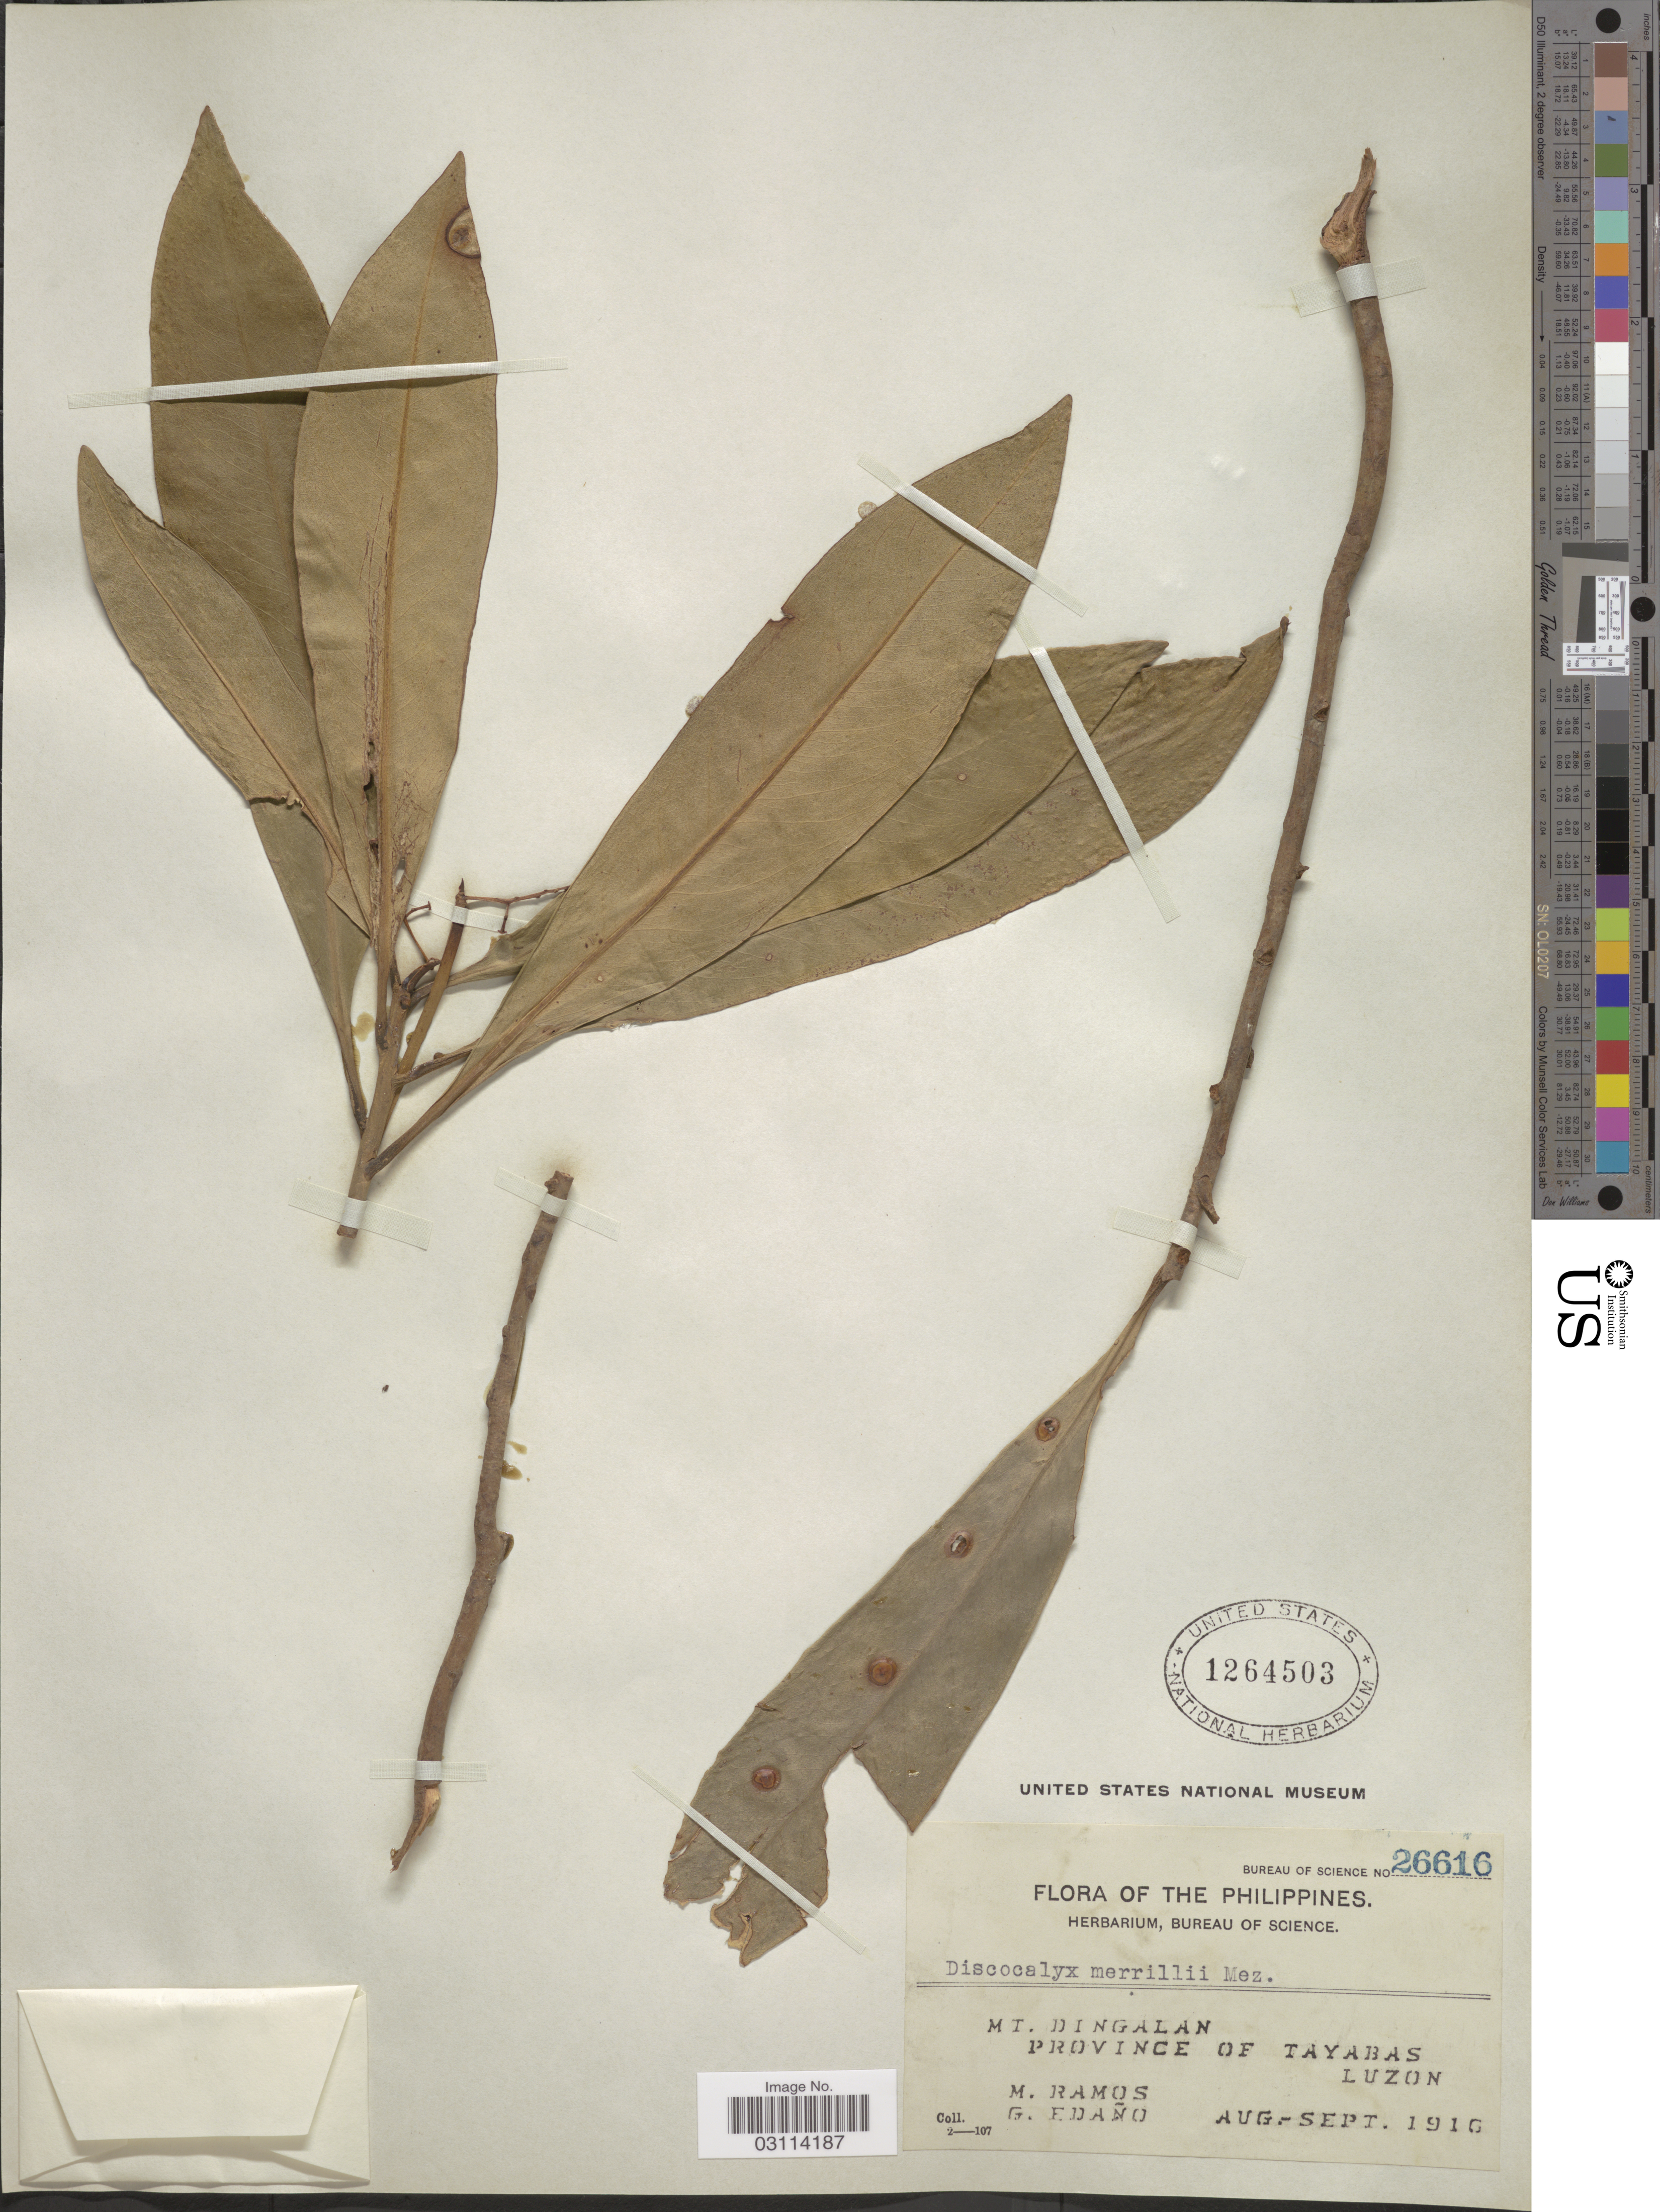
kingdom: Plantae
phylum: Tracheophyta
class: Magnoliopsida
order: Ericales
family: Primulaceae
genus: Discocalyx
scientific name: Discocalyx merrillii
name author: Mez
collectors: M. Ramos & G. Edaño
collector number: Bureau of Science 26616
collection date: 1916-08/1916-09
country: Philippines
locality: Mt. Dingalan, Province of Tayabas, Luzon.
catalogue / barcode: US 1264503